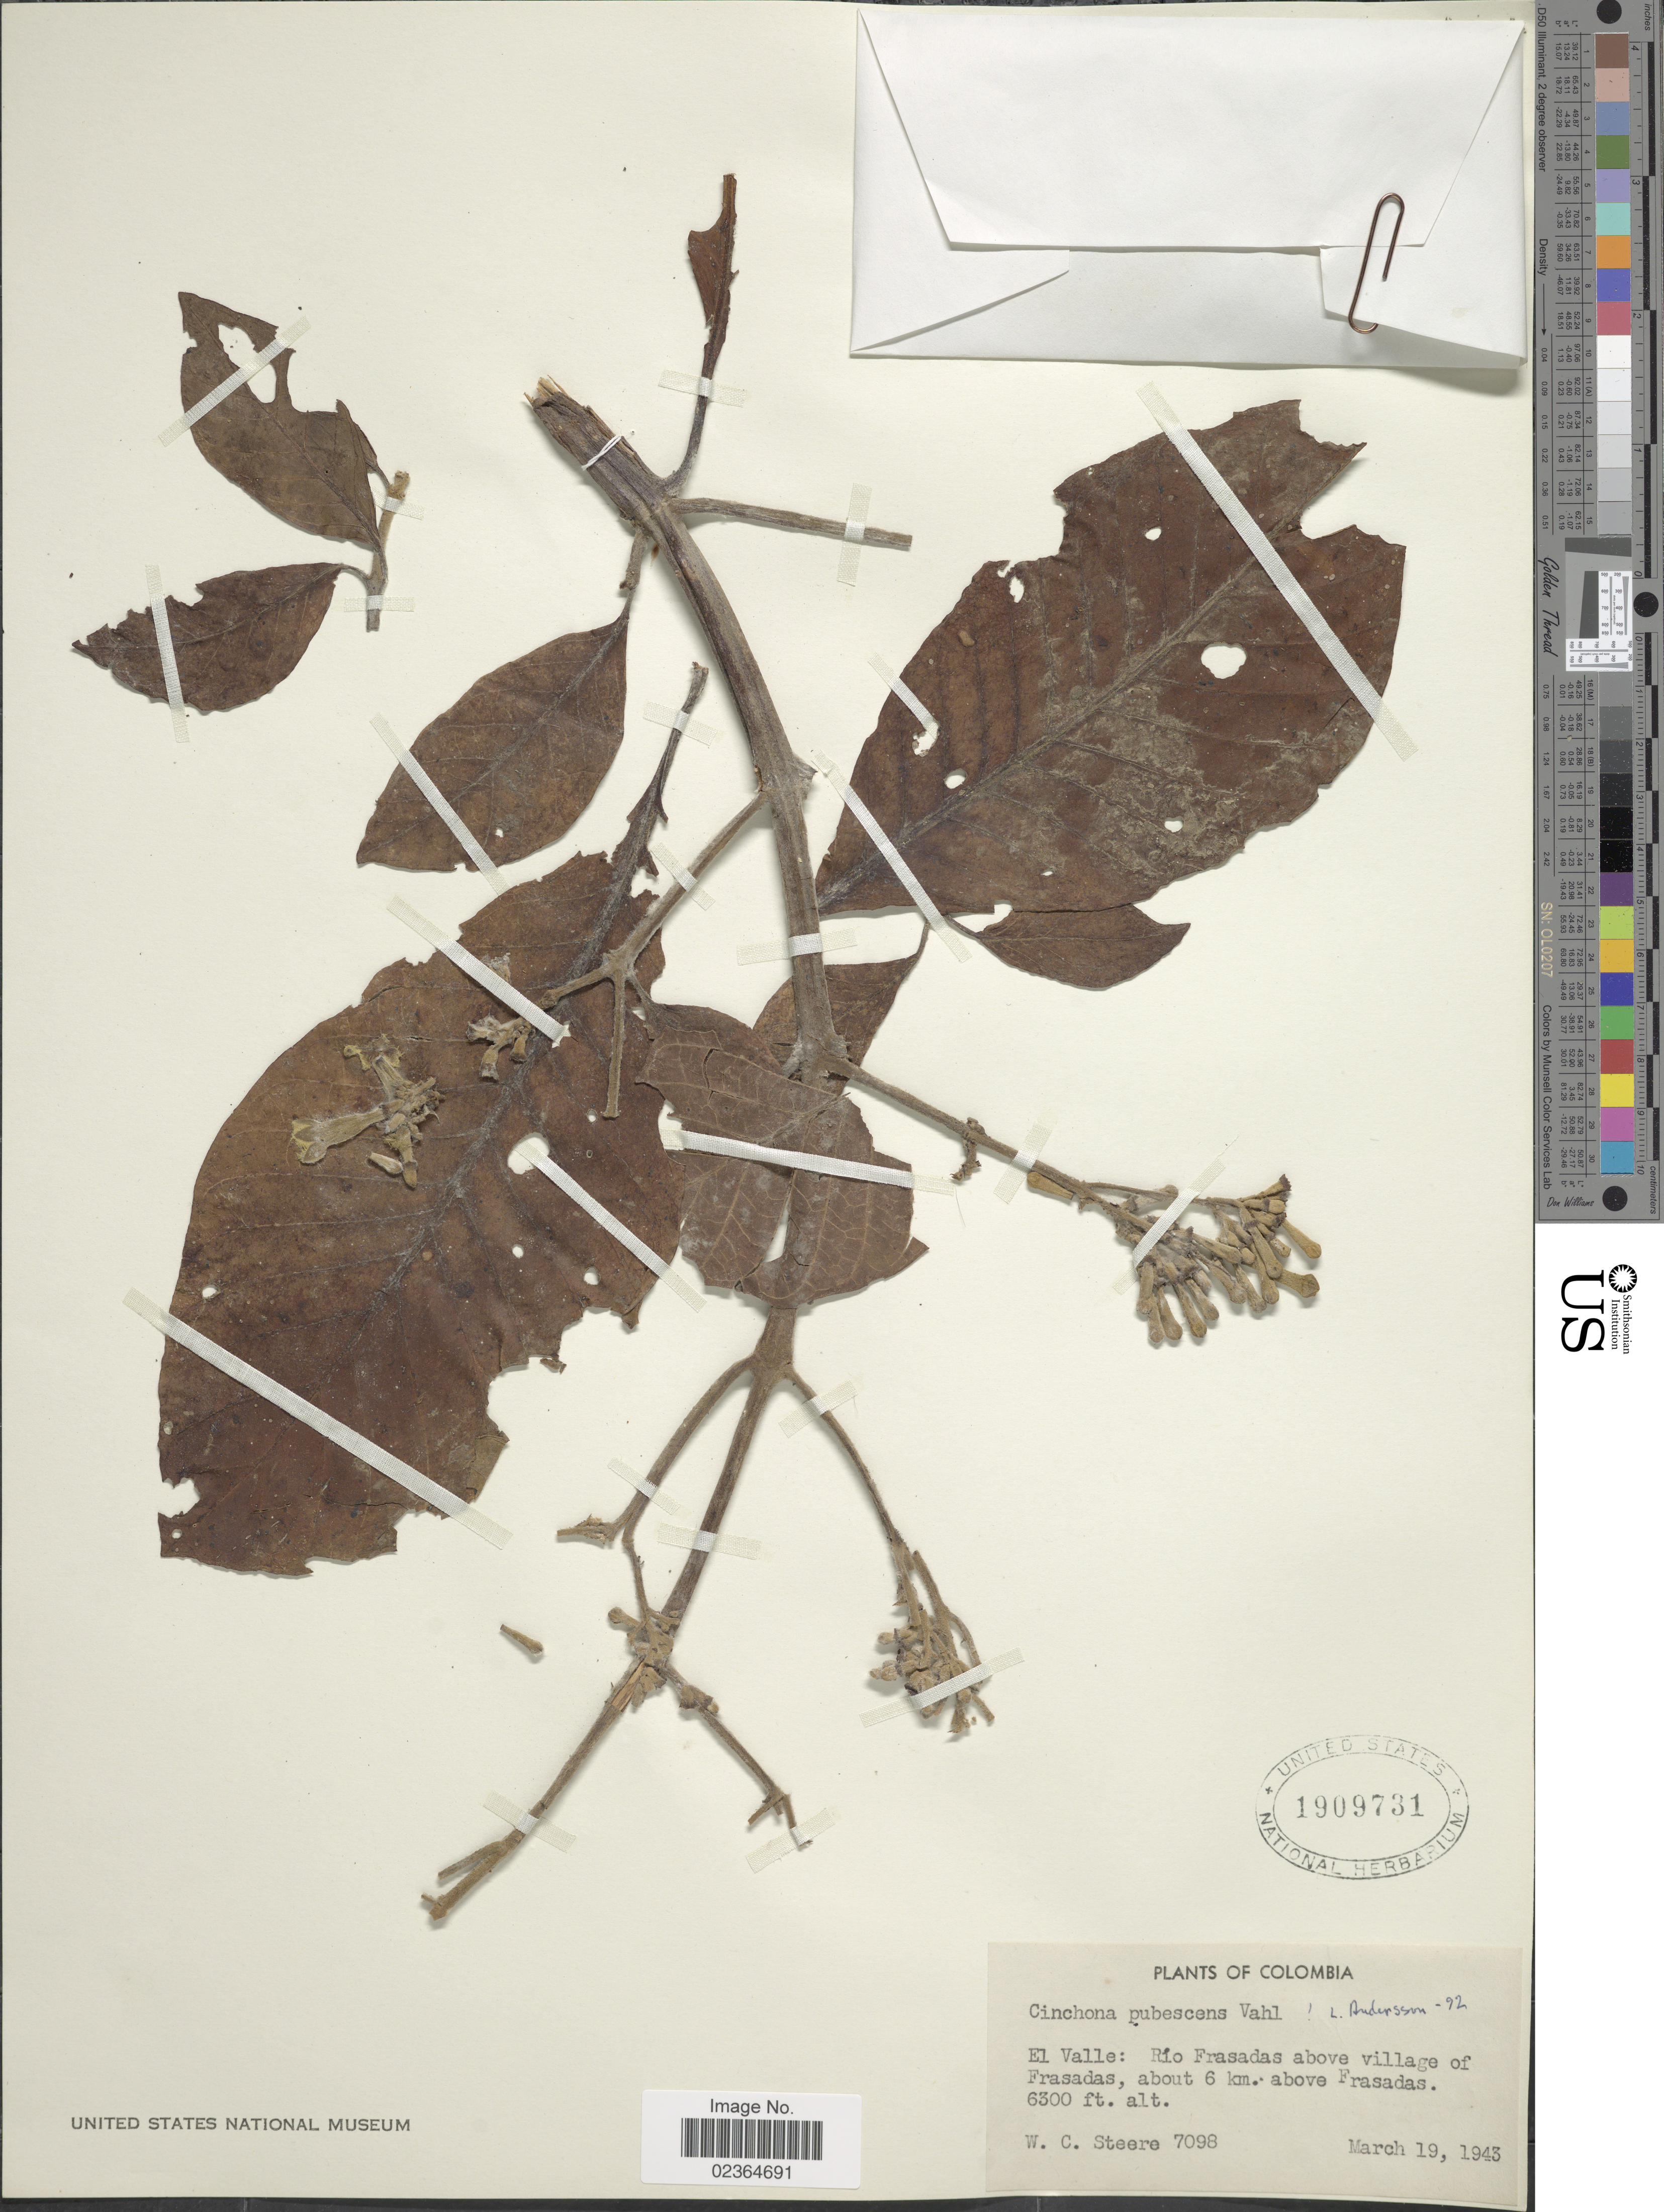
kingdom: Plantae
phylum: Tracheophyta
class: Magnoliopsida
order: Gentianales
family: Rubiaceae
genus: Cinchona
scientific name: Cinchona pubescens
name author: Vahl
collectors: W. C. Steere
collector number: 7098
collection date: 1943-03-19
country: Colombia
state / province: Valle del Cauca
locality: El Valle: Rio Frasadas above village of Frasadas, about 6 km. above Frasadas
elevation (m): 1920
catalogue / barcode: US 1909731